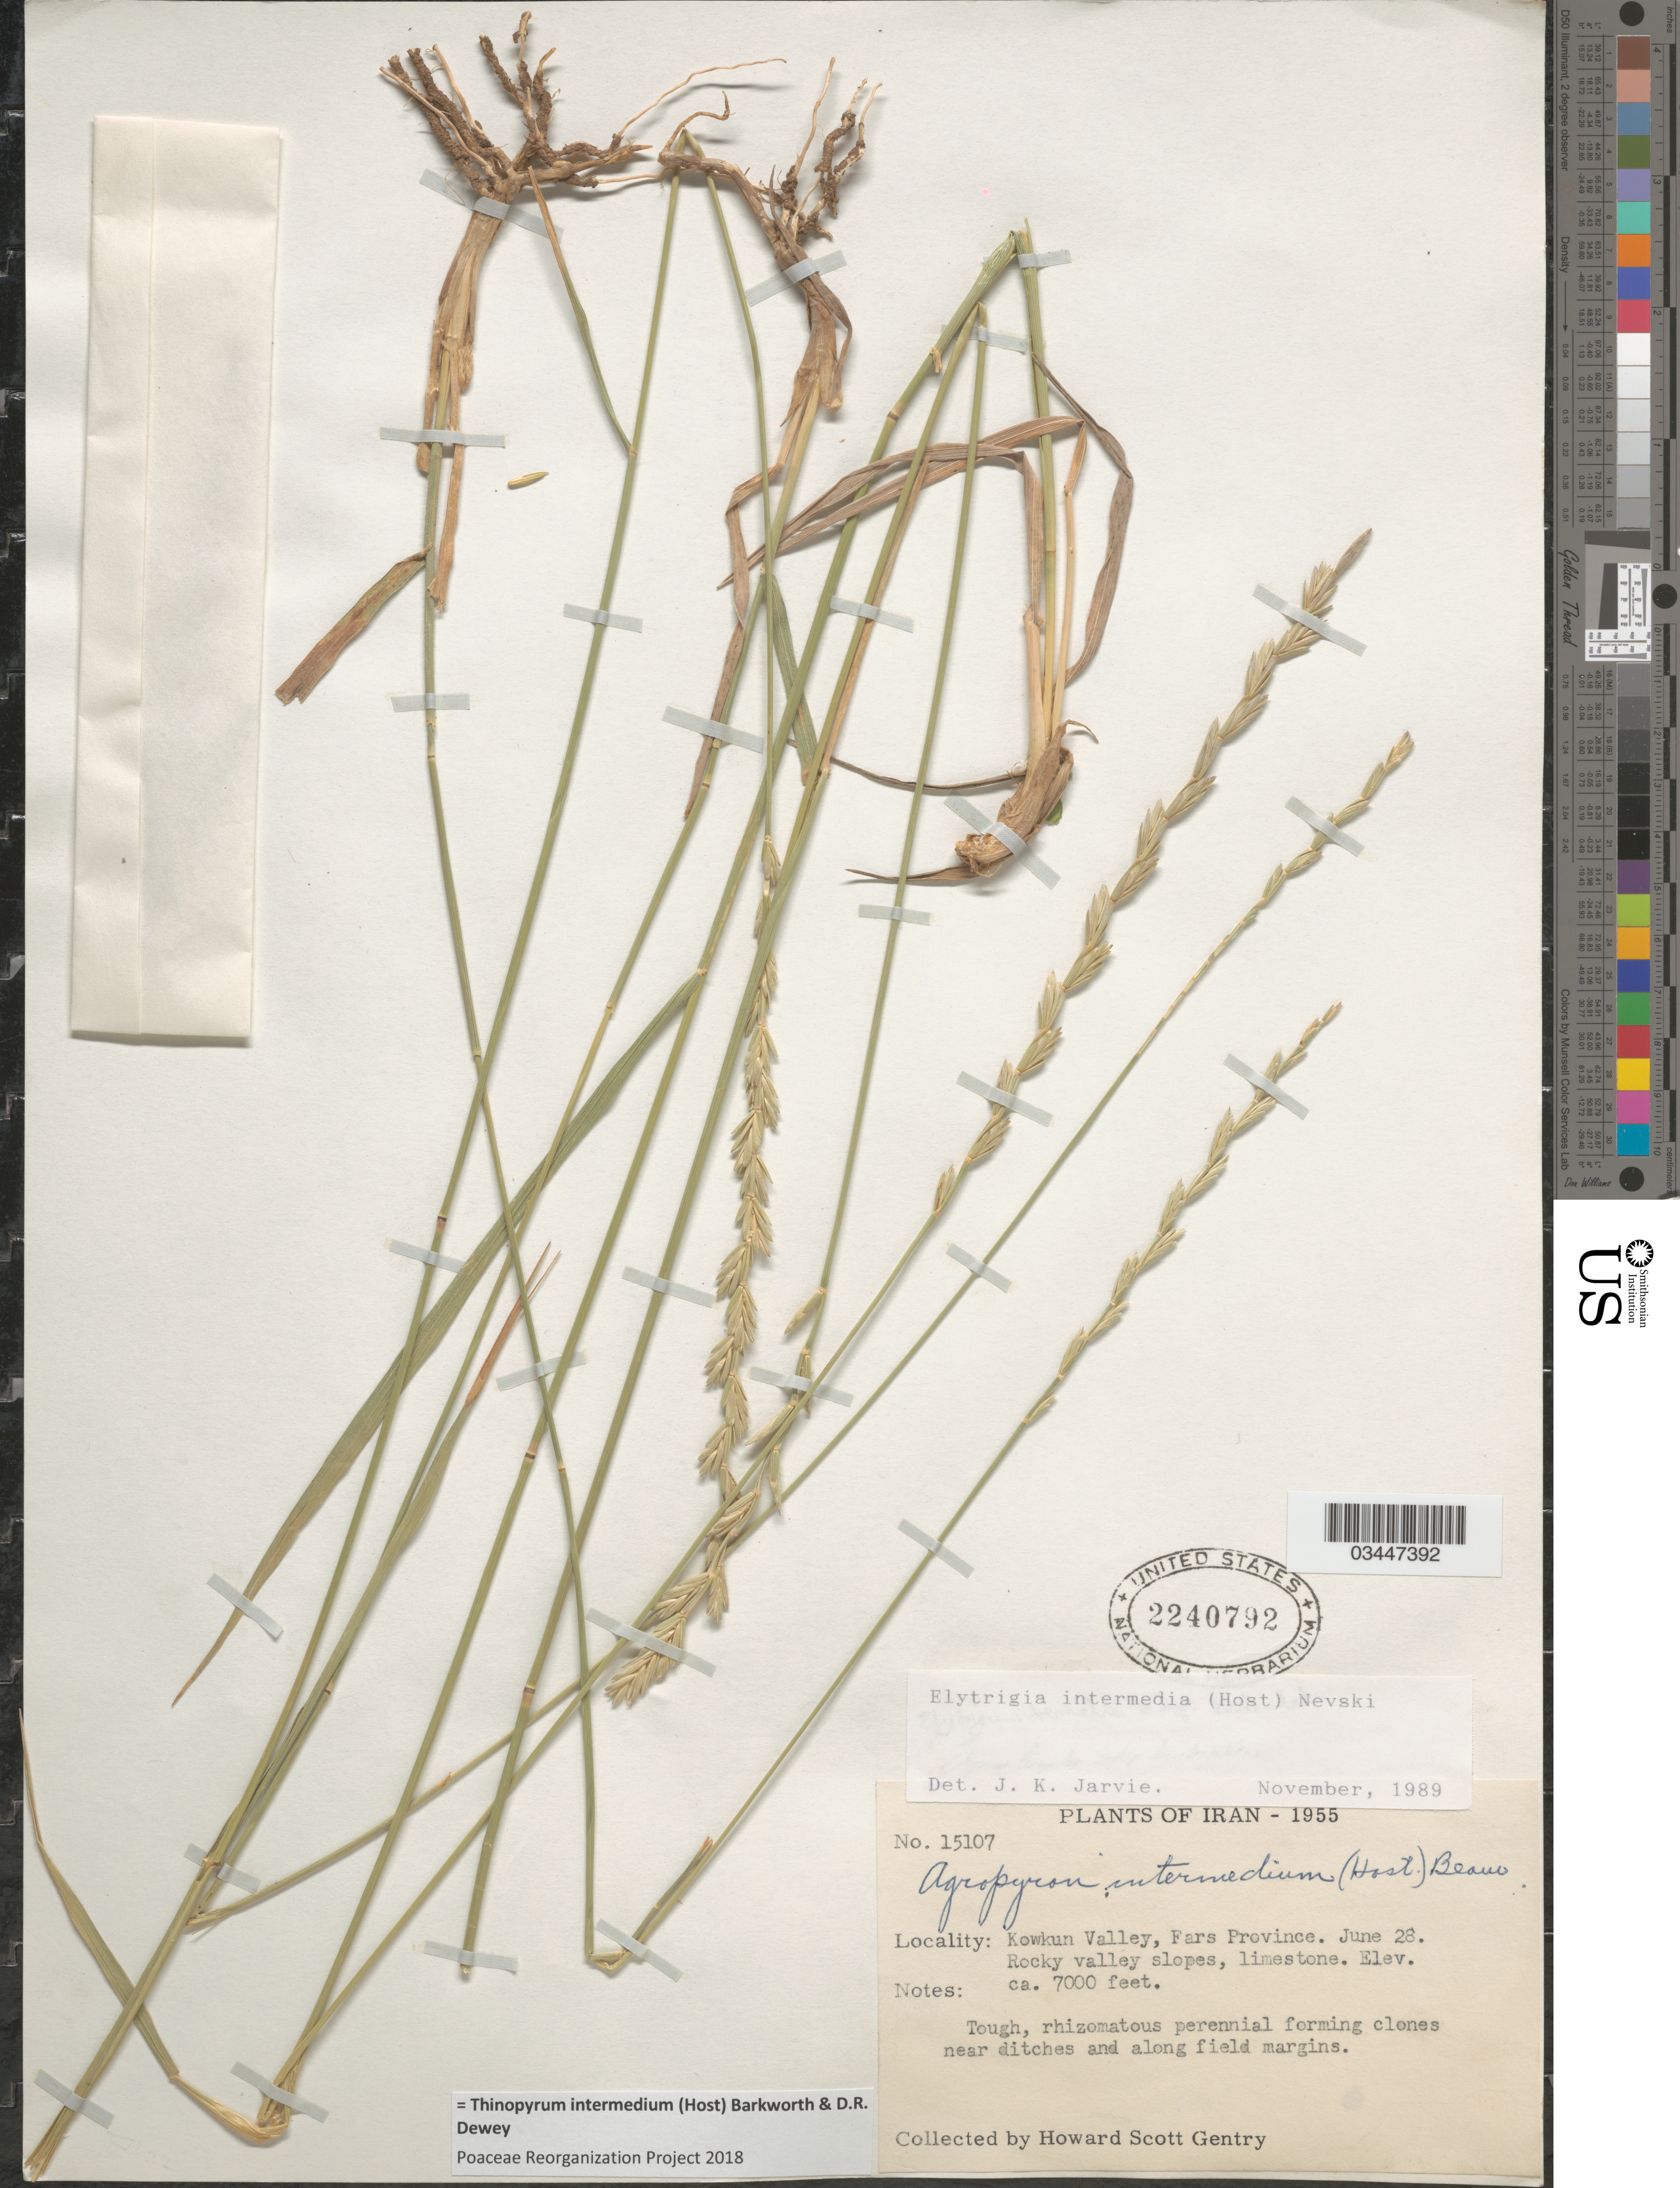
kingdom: Plantae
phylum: Tracheophyta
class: Liliopsida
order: Poales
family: Poaceae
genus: Thinopyrum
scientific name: Thinopyrum intermedium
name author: (Host) Barkworth & Dewey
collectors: H. S. Gentry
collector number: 15107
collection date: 1955-06-28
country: Iran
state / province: Fars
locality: Kowkun Valley, Rocky valley slopes, limestone.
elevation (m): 2134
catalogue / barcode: US 2240792